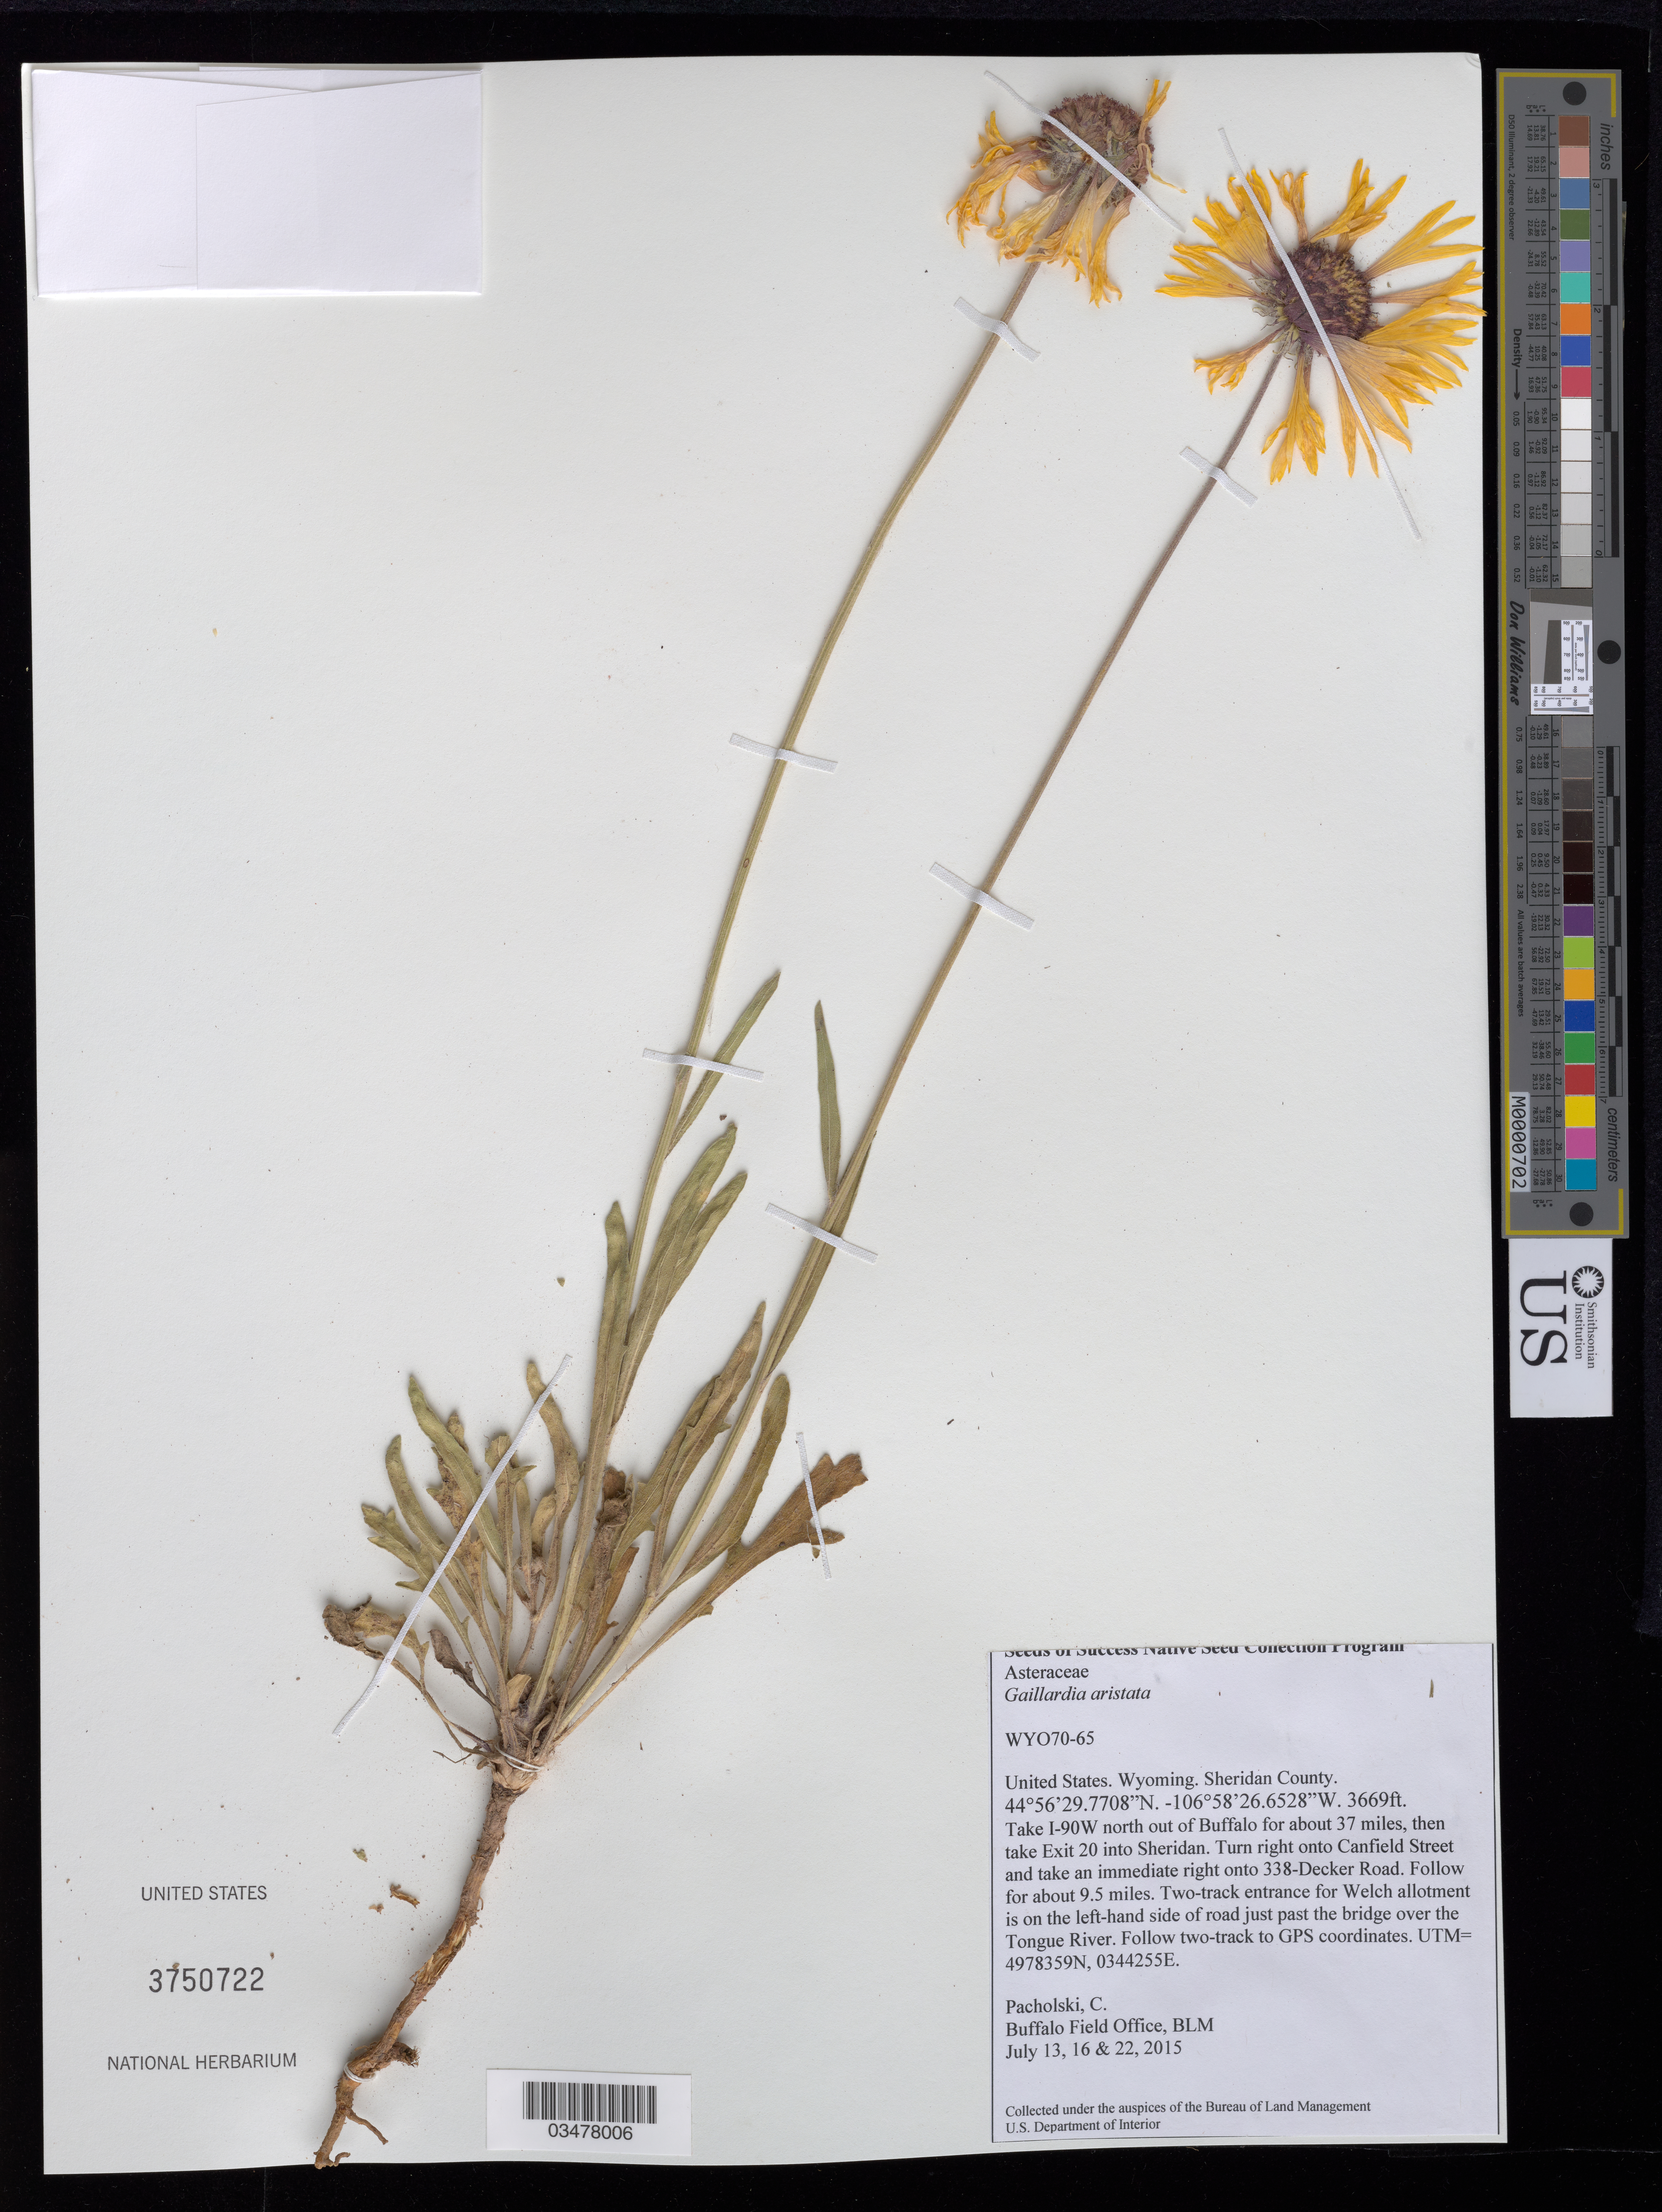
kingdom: Plantae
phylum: Tracheophyta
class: Magnoliopsida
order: Asterales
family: Asteraceae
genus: Gaillardia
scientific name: Gaillardia aristata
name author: Pursh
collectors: C. Pacholski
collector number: WY070-65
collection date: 2015-07-13/2015-07-22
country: United States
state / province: Wyoming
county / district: Sheridan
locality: Welch allotment, just past the bridge over the Tongue River.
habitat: upland grassland, sagebrush steppe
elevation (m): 1118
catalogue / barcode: US 3750722